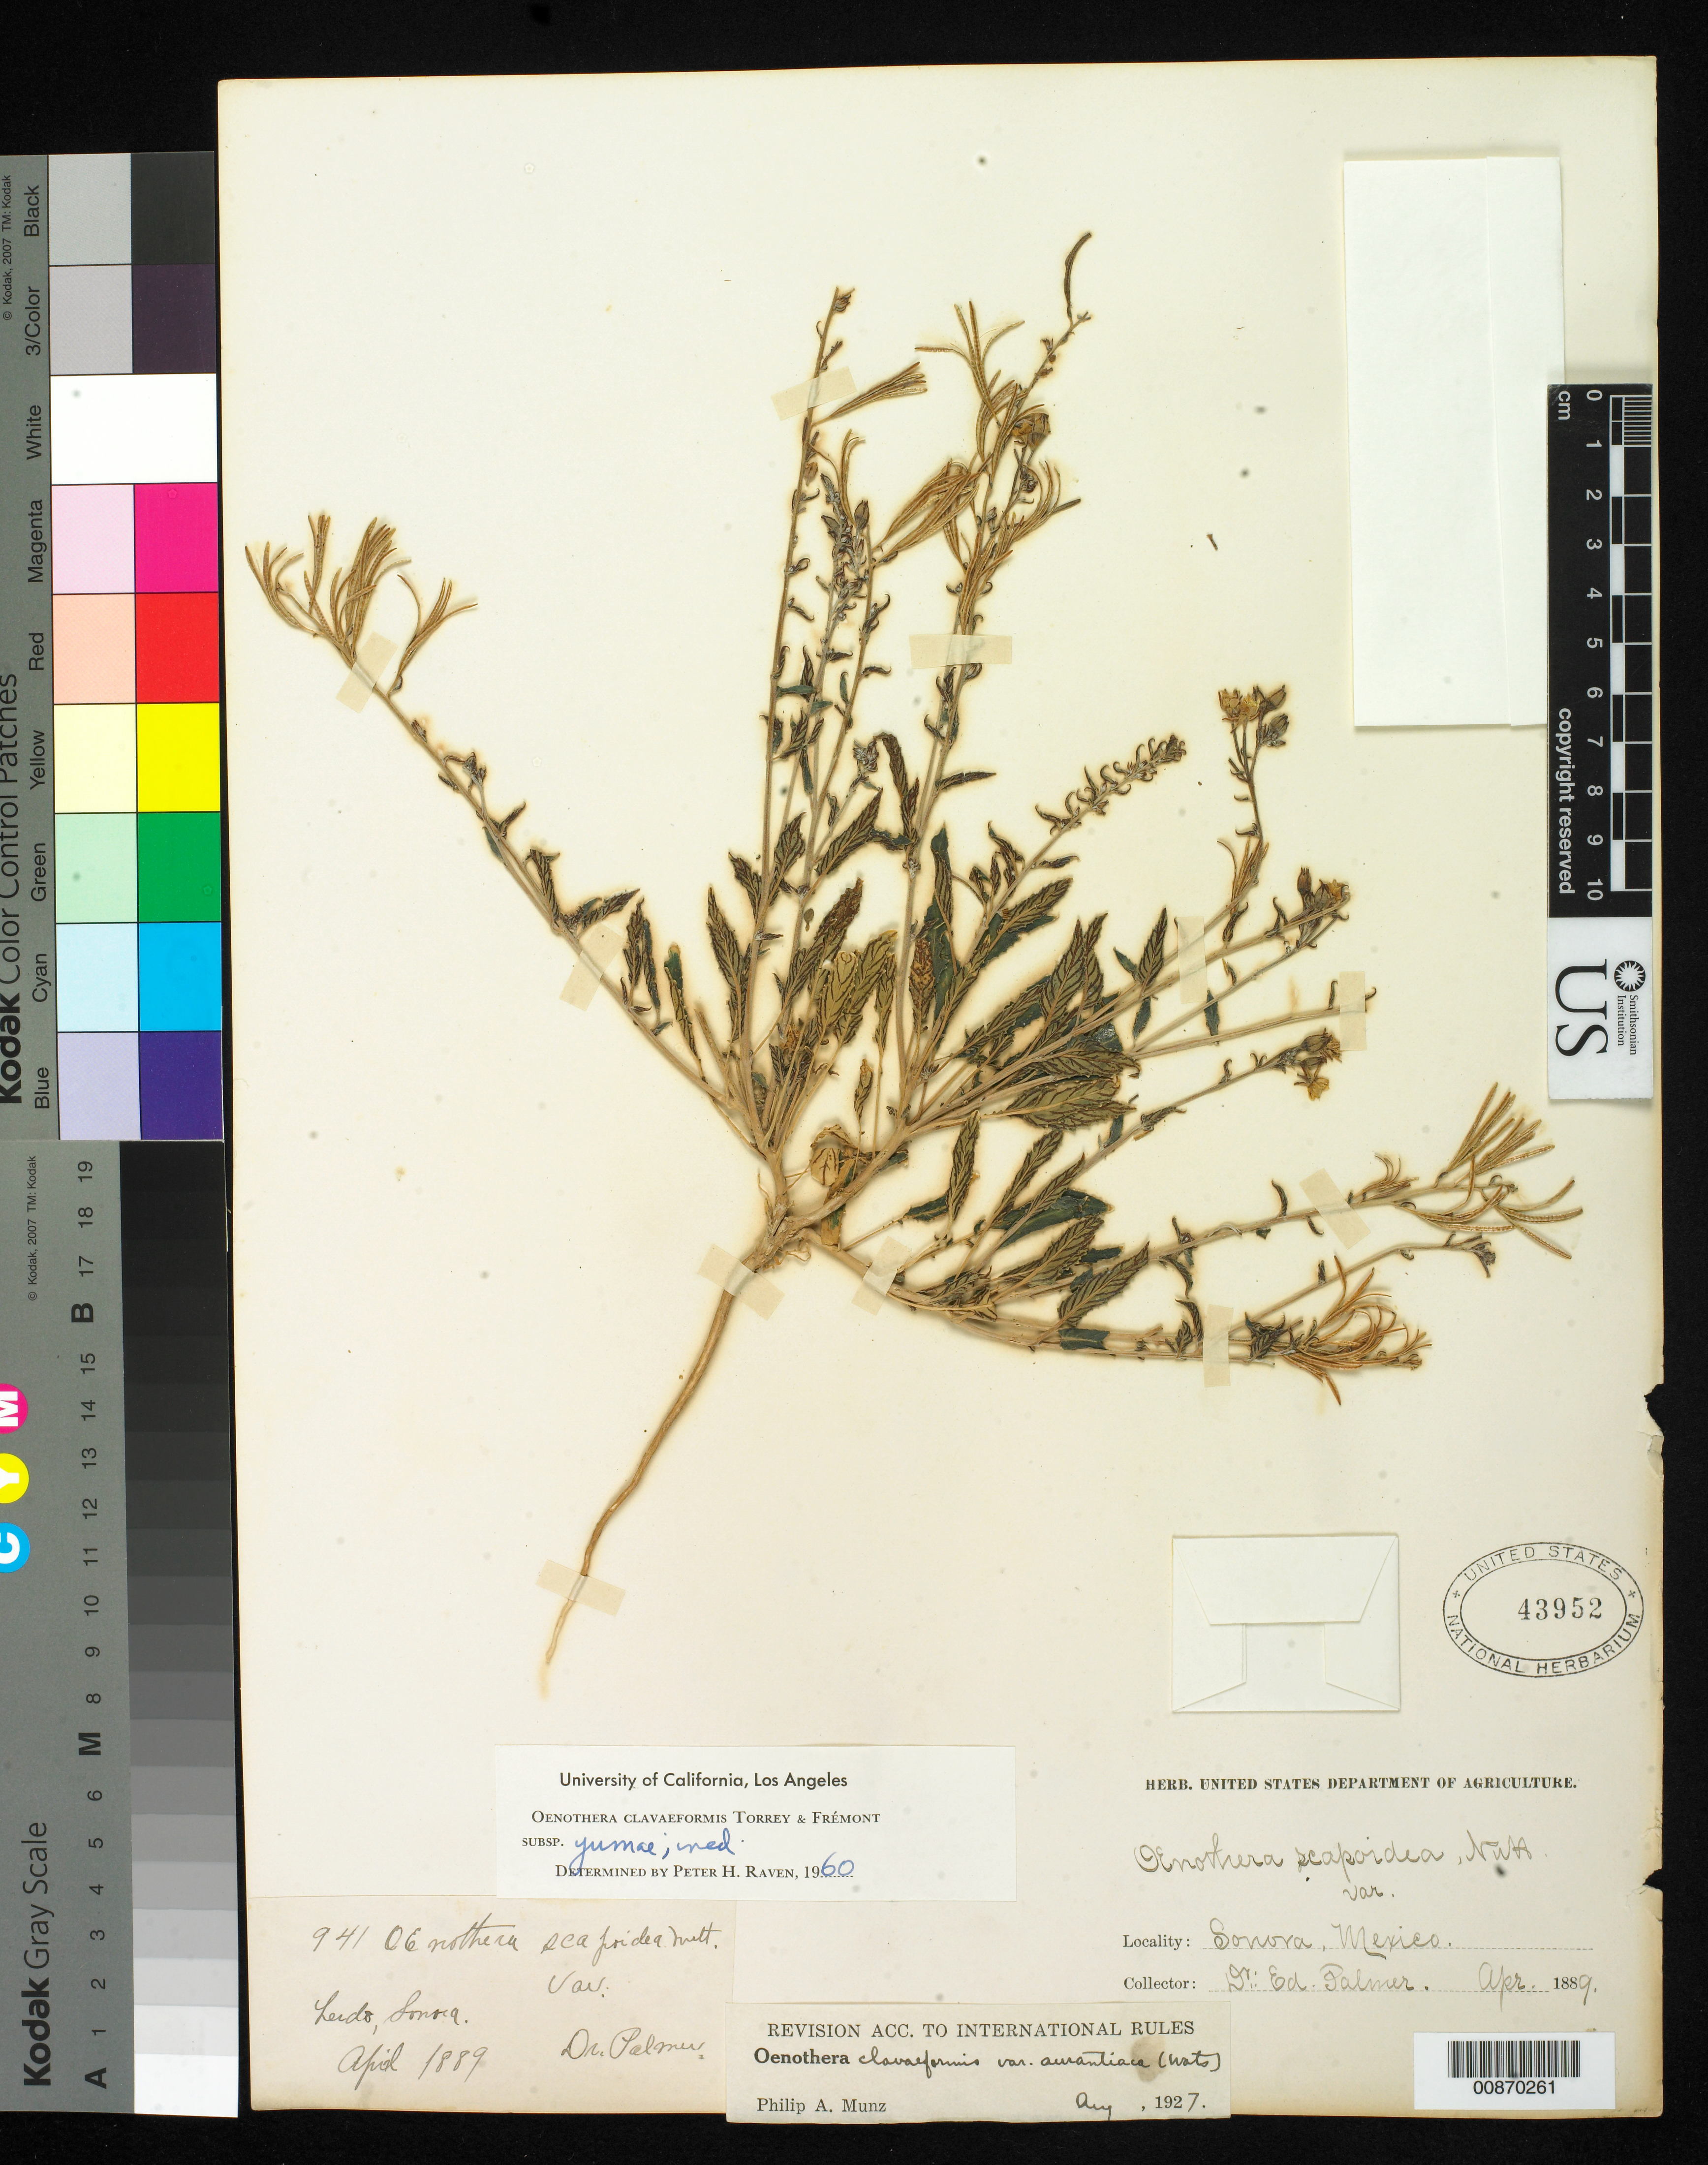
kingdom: Plantae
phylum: Tracheophyta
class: Magnoliopsida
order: Myrtales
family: Onagraceae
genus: Chylismia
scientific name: Chylismia claviformis subsp. aurantiaca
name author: (Munz) W.L. Wagner & Hoch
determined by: Wagner, W. L., (BOT), Smithsonian Institution - National Museum of Natural History (UNITED STATES)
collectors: E. Palmer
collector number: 941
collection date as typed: Apr 1889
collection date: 1889-04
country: Mexico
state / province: Sonora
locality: Lerdo, Sonora.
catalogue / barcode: US 43952